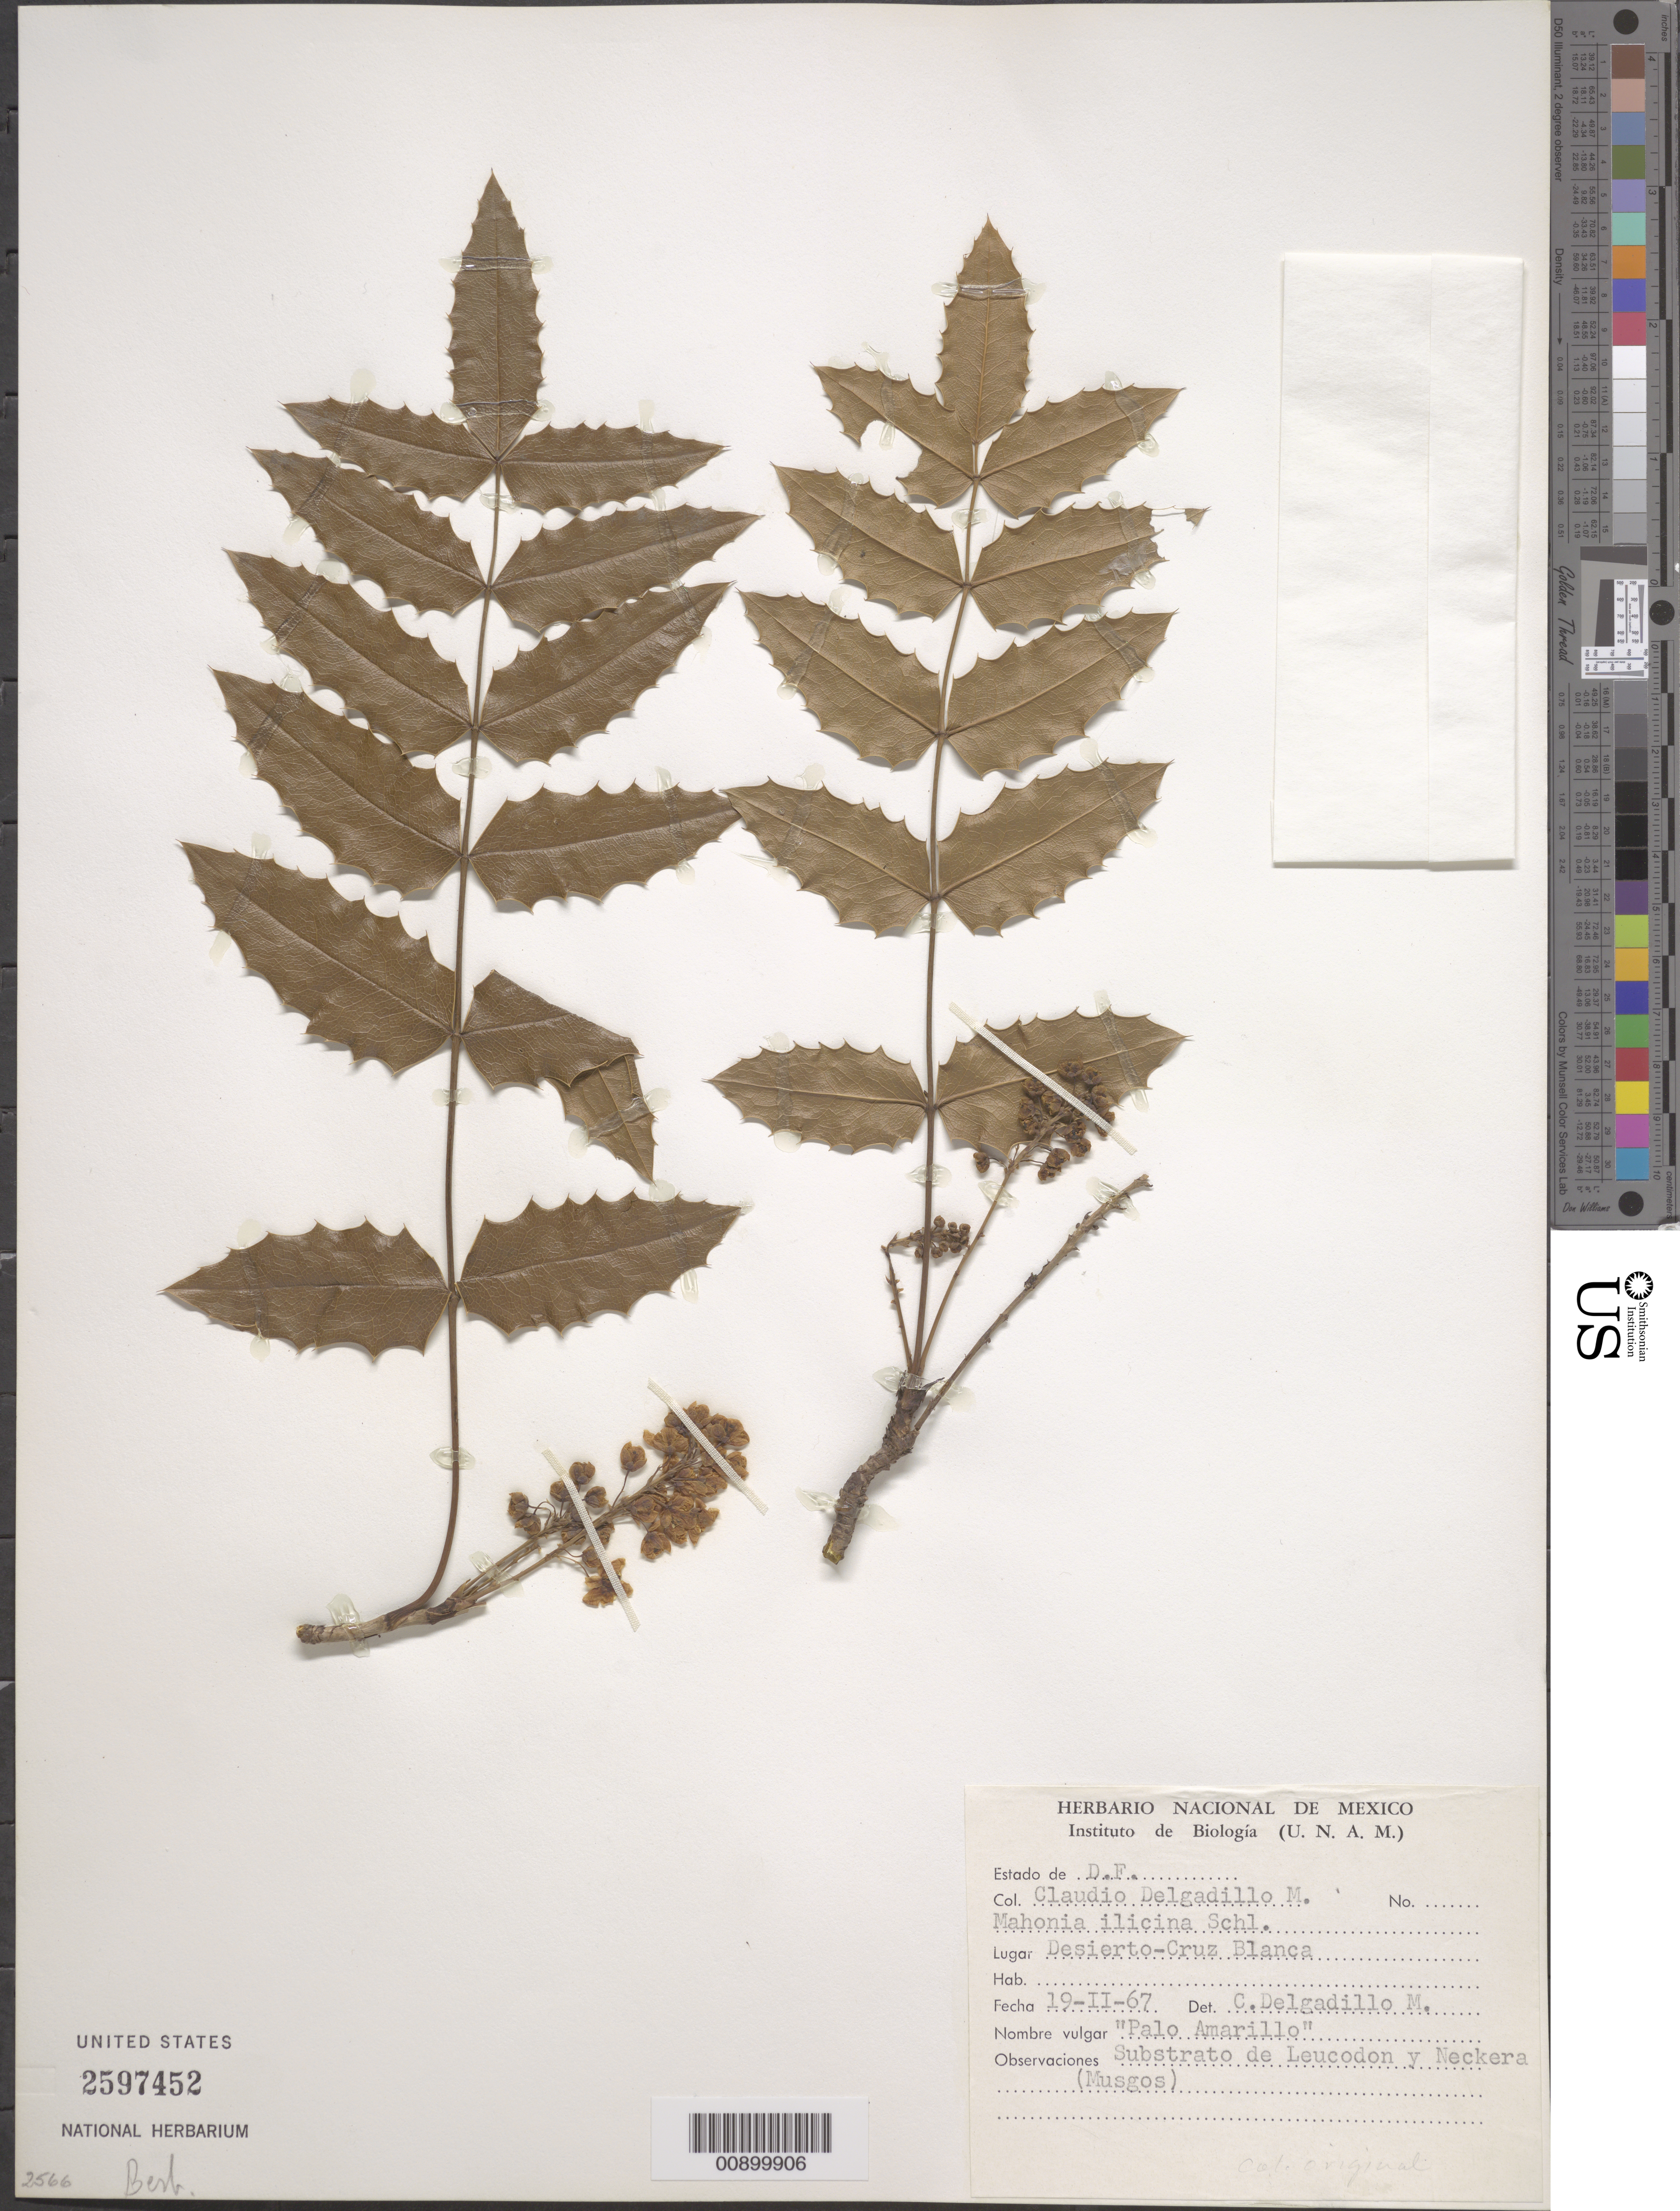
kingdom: Plantae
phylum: Tracheophyta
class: Magnoliopsida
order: Ranunculales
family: Berberidaceae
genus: Mahonia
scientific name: Mahonia ilicina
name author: Schltdl.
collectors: C. Delgadillo-m.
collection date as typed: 19 Feb 1967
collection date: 1967-02-19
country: Mexico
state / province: Distrito Federal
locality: Desierto-Cruz Blanca, D.F.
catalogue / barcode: US 2597452